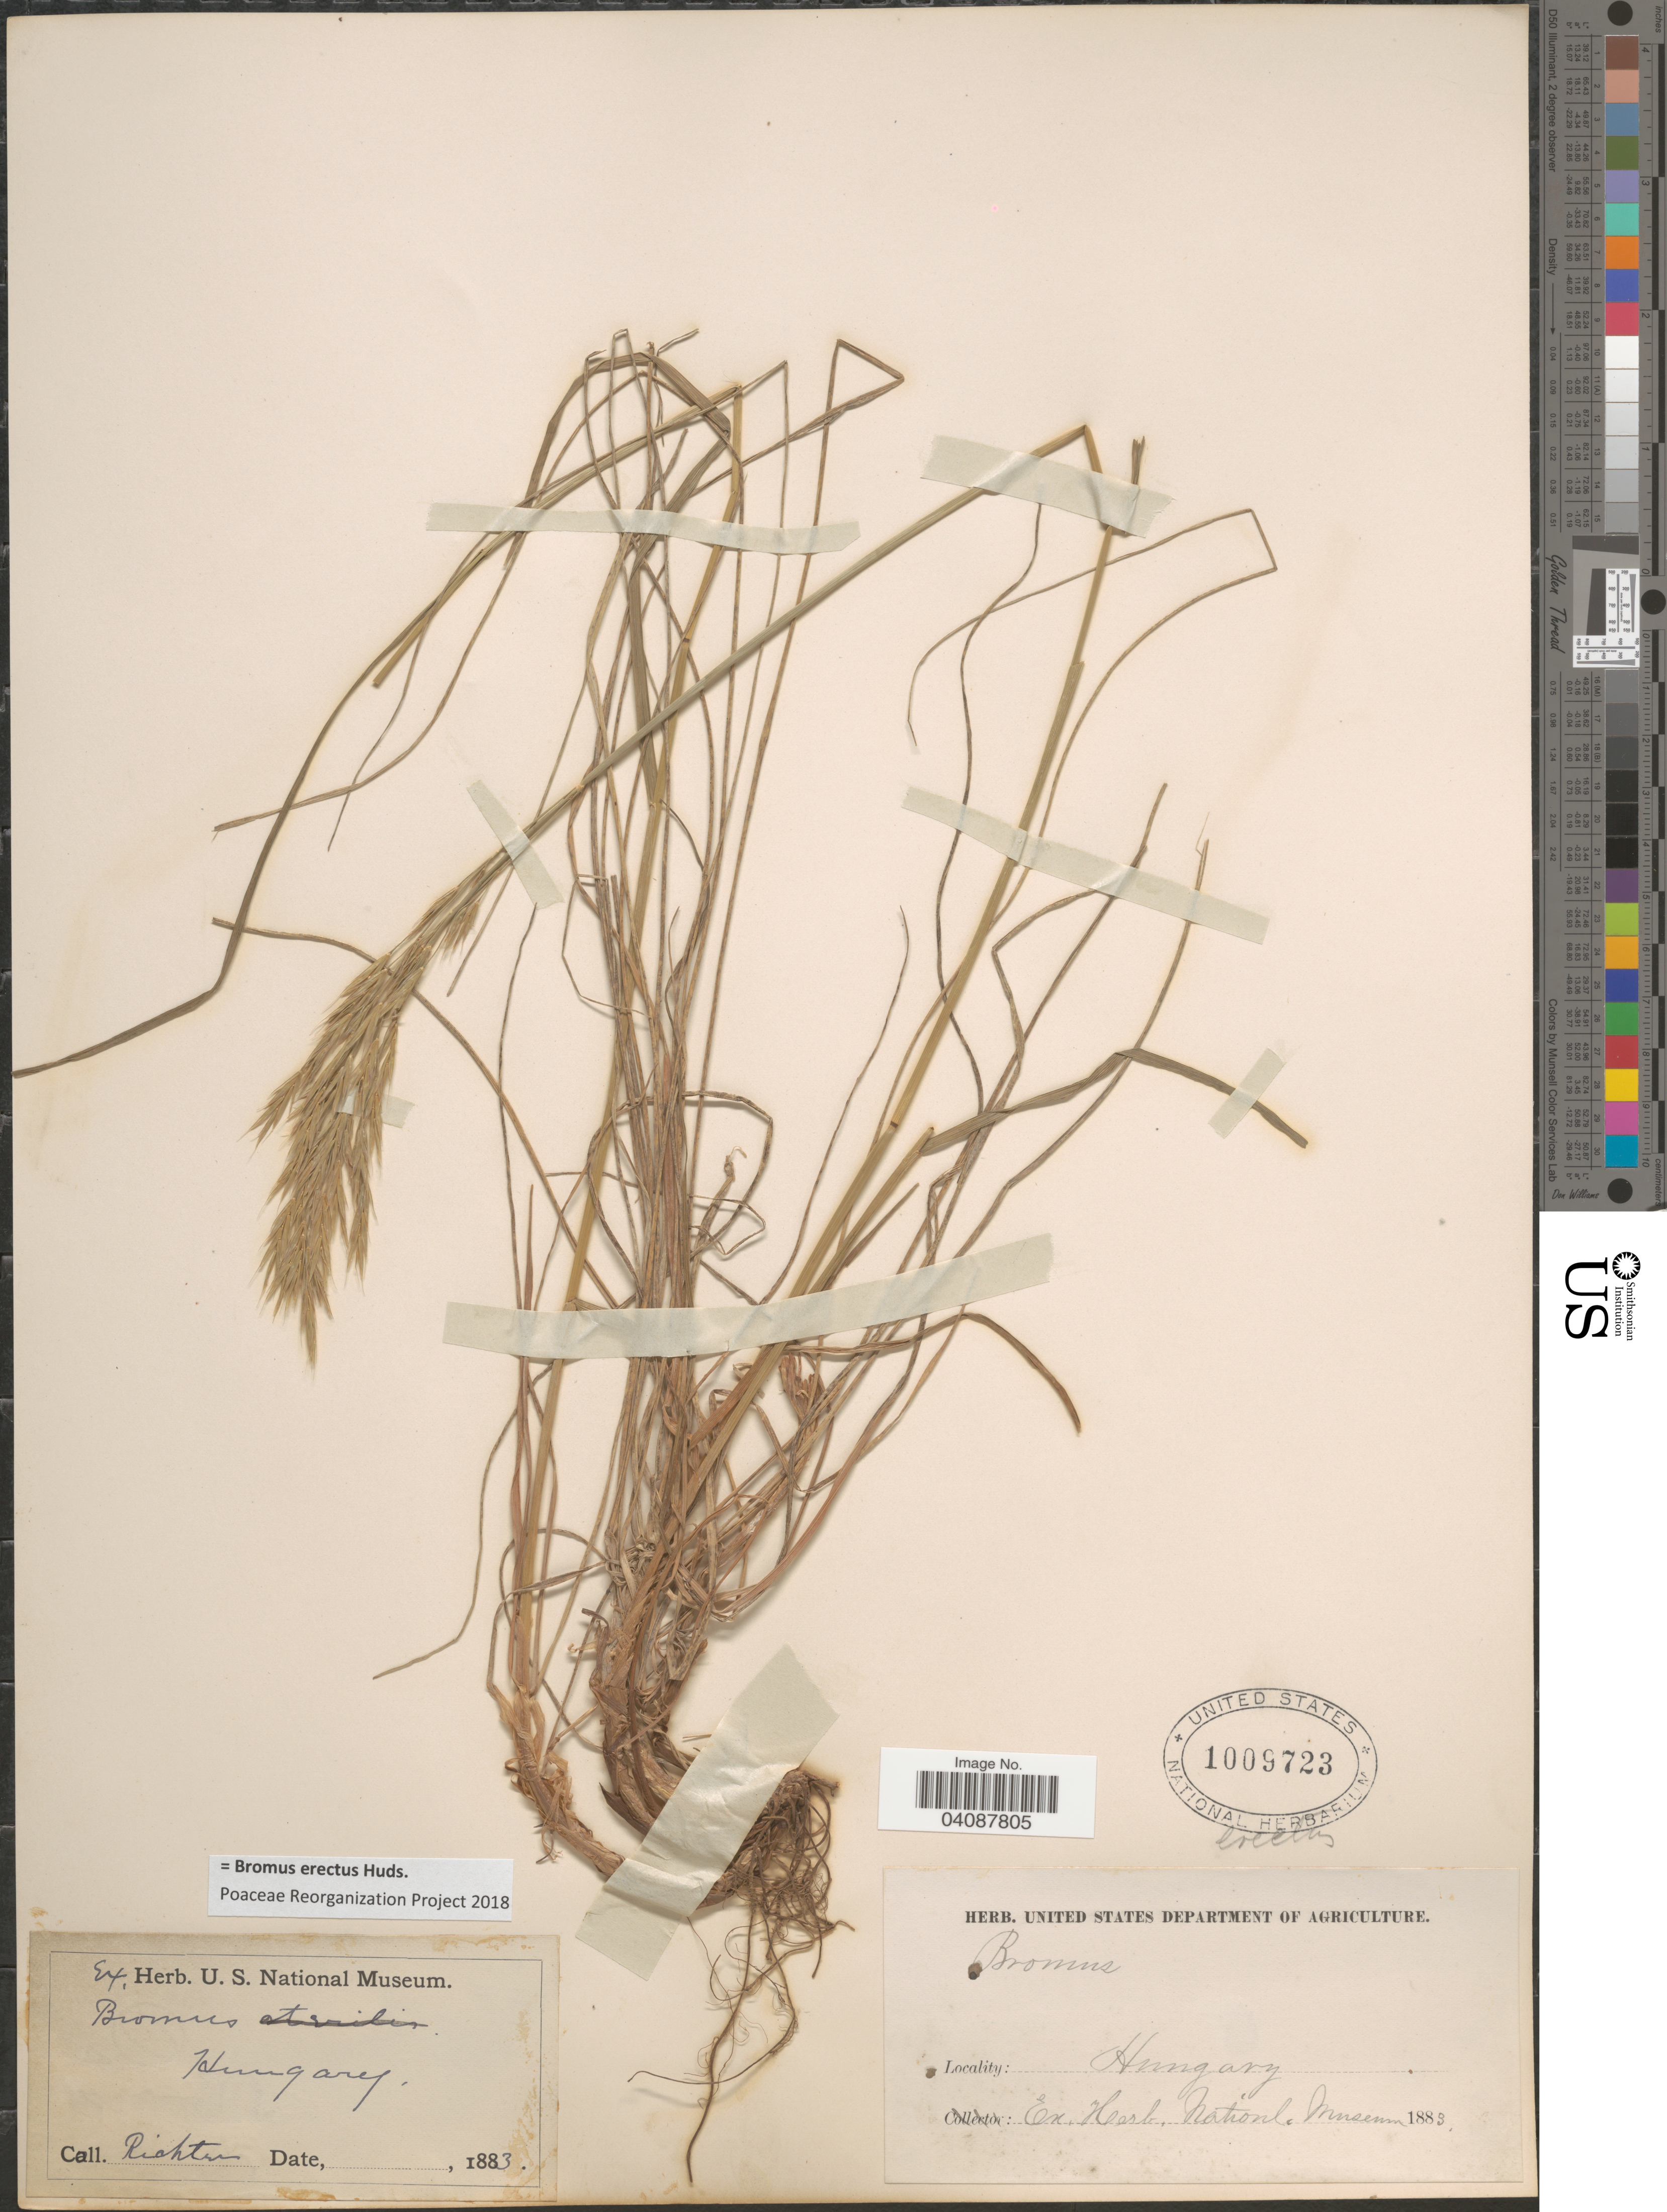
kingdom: Plantae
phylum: Tracheophyta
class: Liliopsida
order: Poales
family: Poaceae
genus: Bromus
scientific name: Bromus erectus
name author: Huds.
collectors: -- Richter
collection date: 1883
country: Hungary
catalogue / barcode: US 1009723